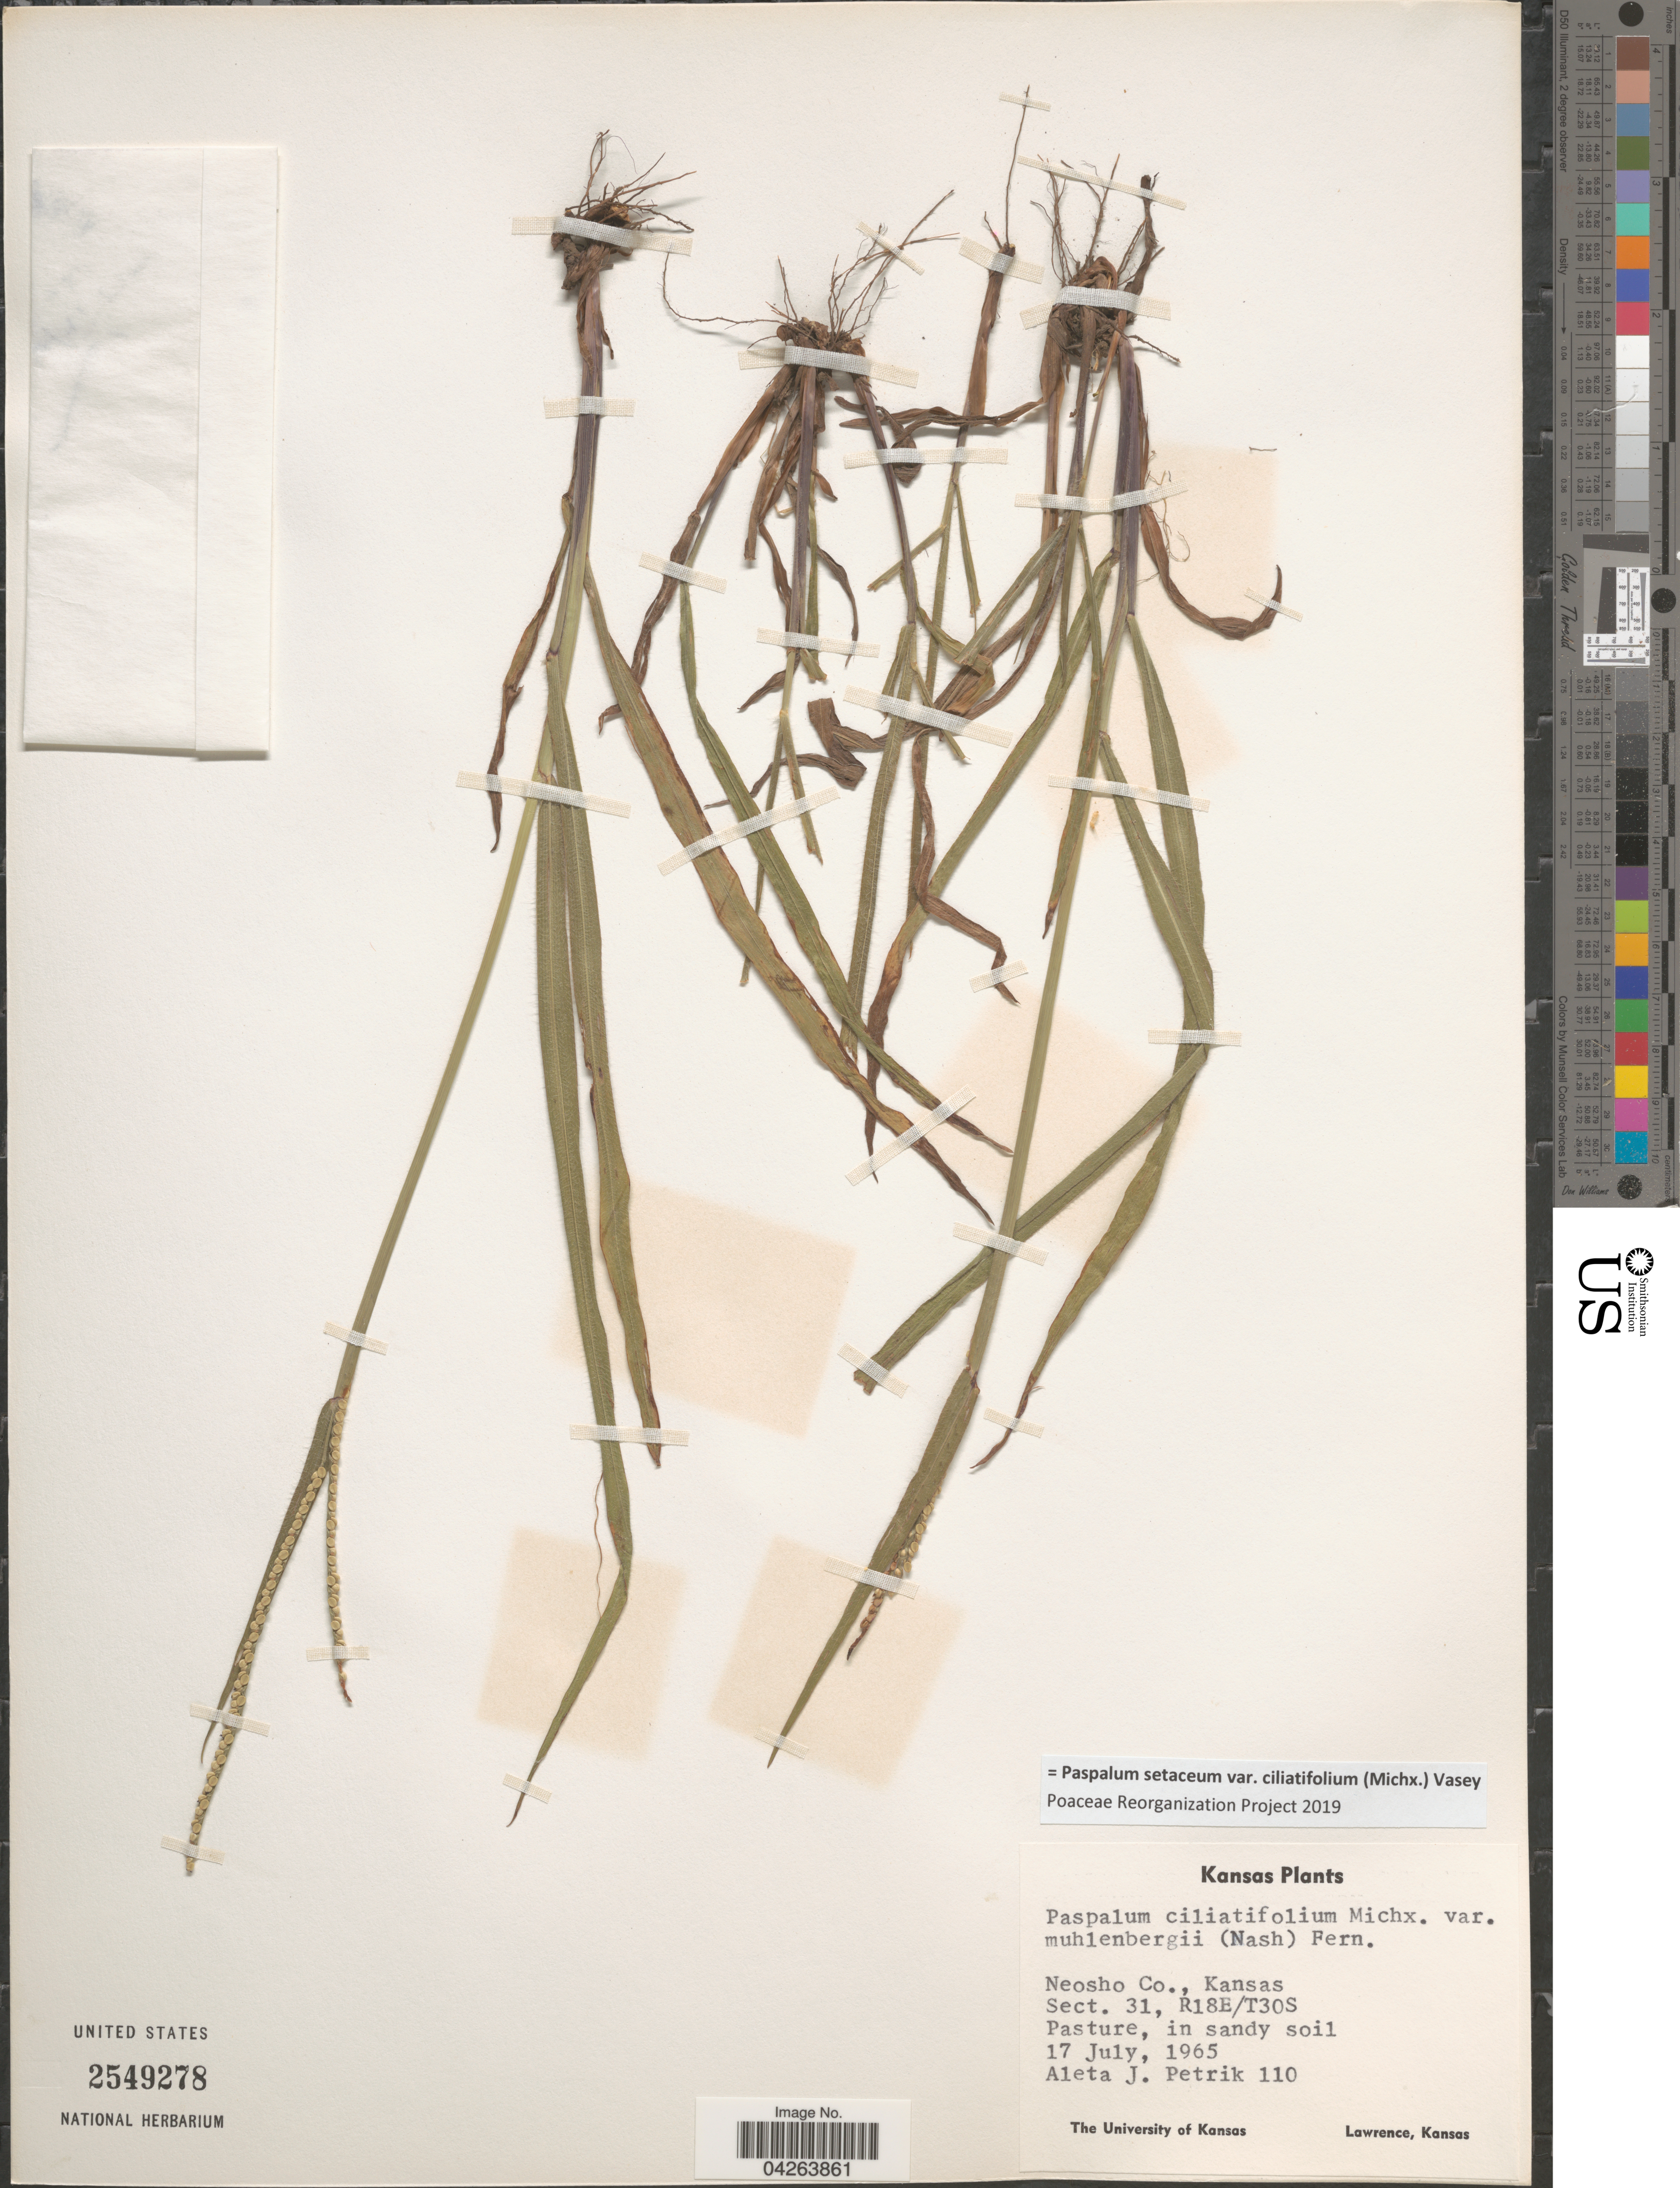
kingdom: Plantae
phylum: Tracheophyta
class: Liliopsida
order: Poales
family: Poaceae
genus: Paspalum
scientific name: Paspalum setaceum var. ciliatifolium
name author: (Michx.) Vasey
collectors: A. Petrik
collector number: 110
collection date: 1965-07-17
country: United States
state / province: Kansas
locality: Neosho Co., Sect. 31, R18E/T30S.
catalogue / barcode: US 2549278